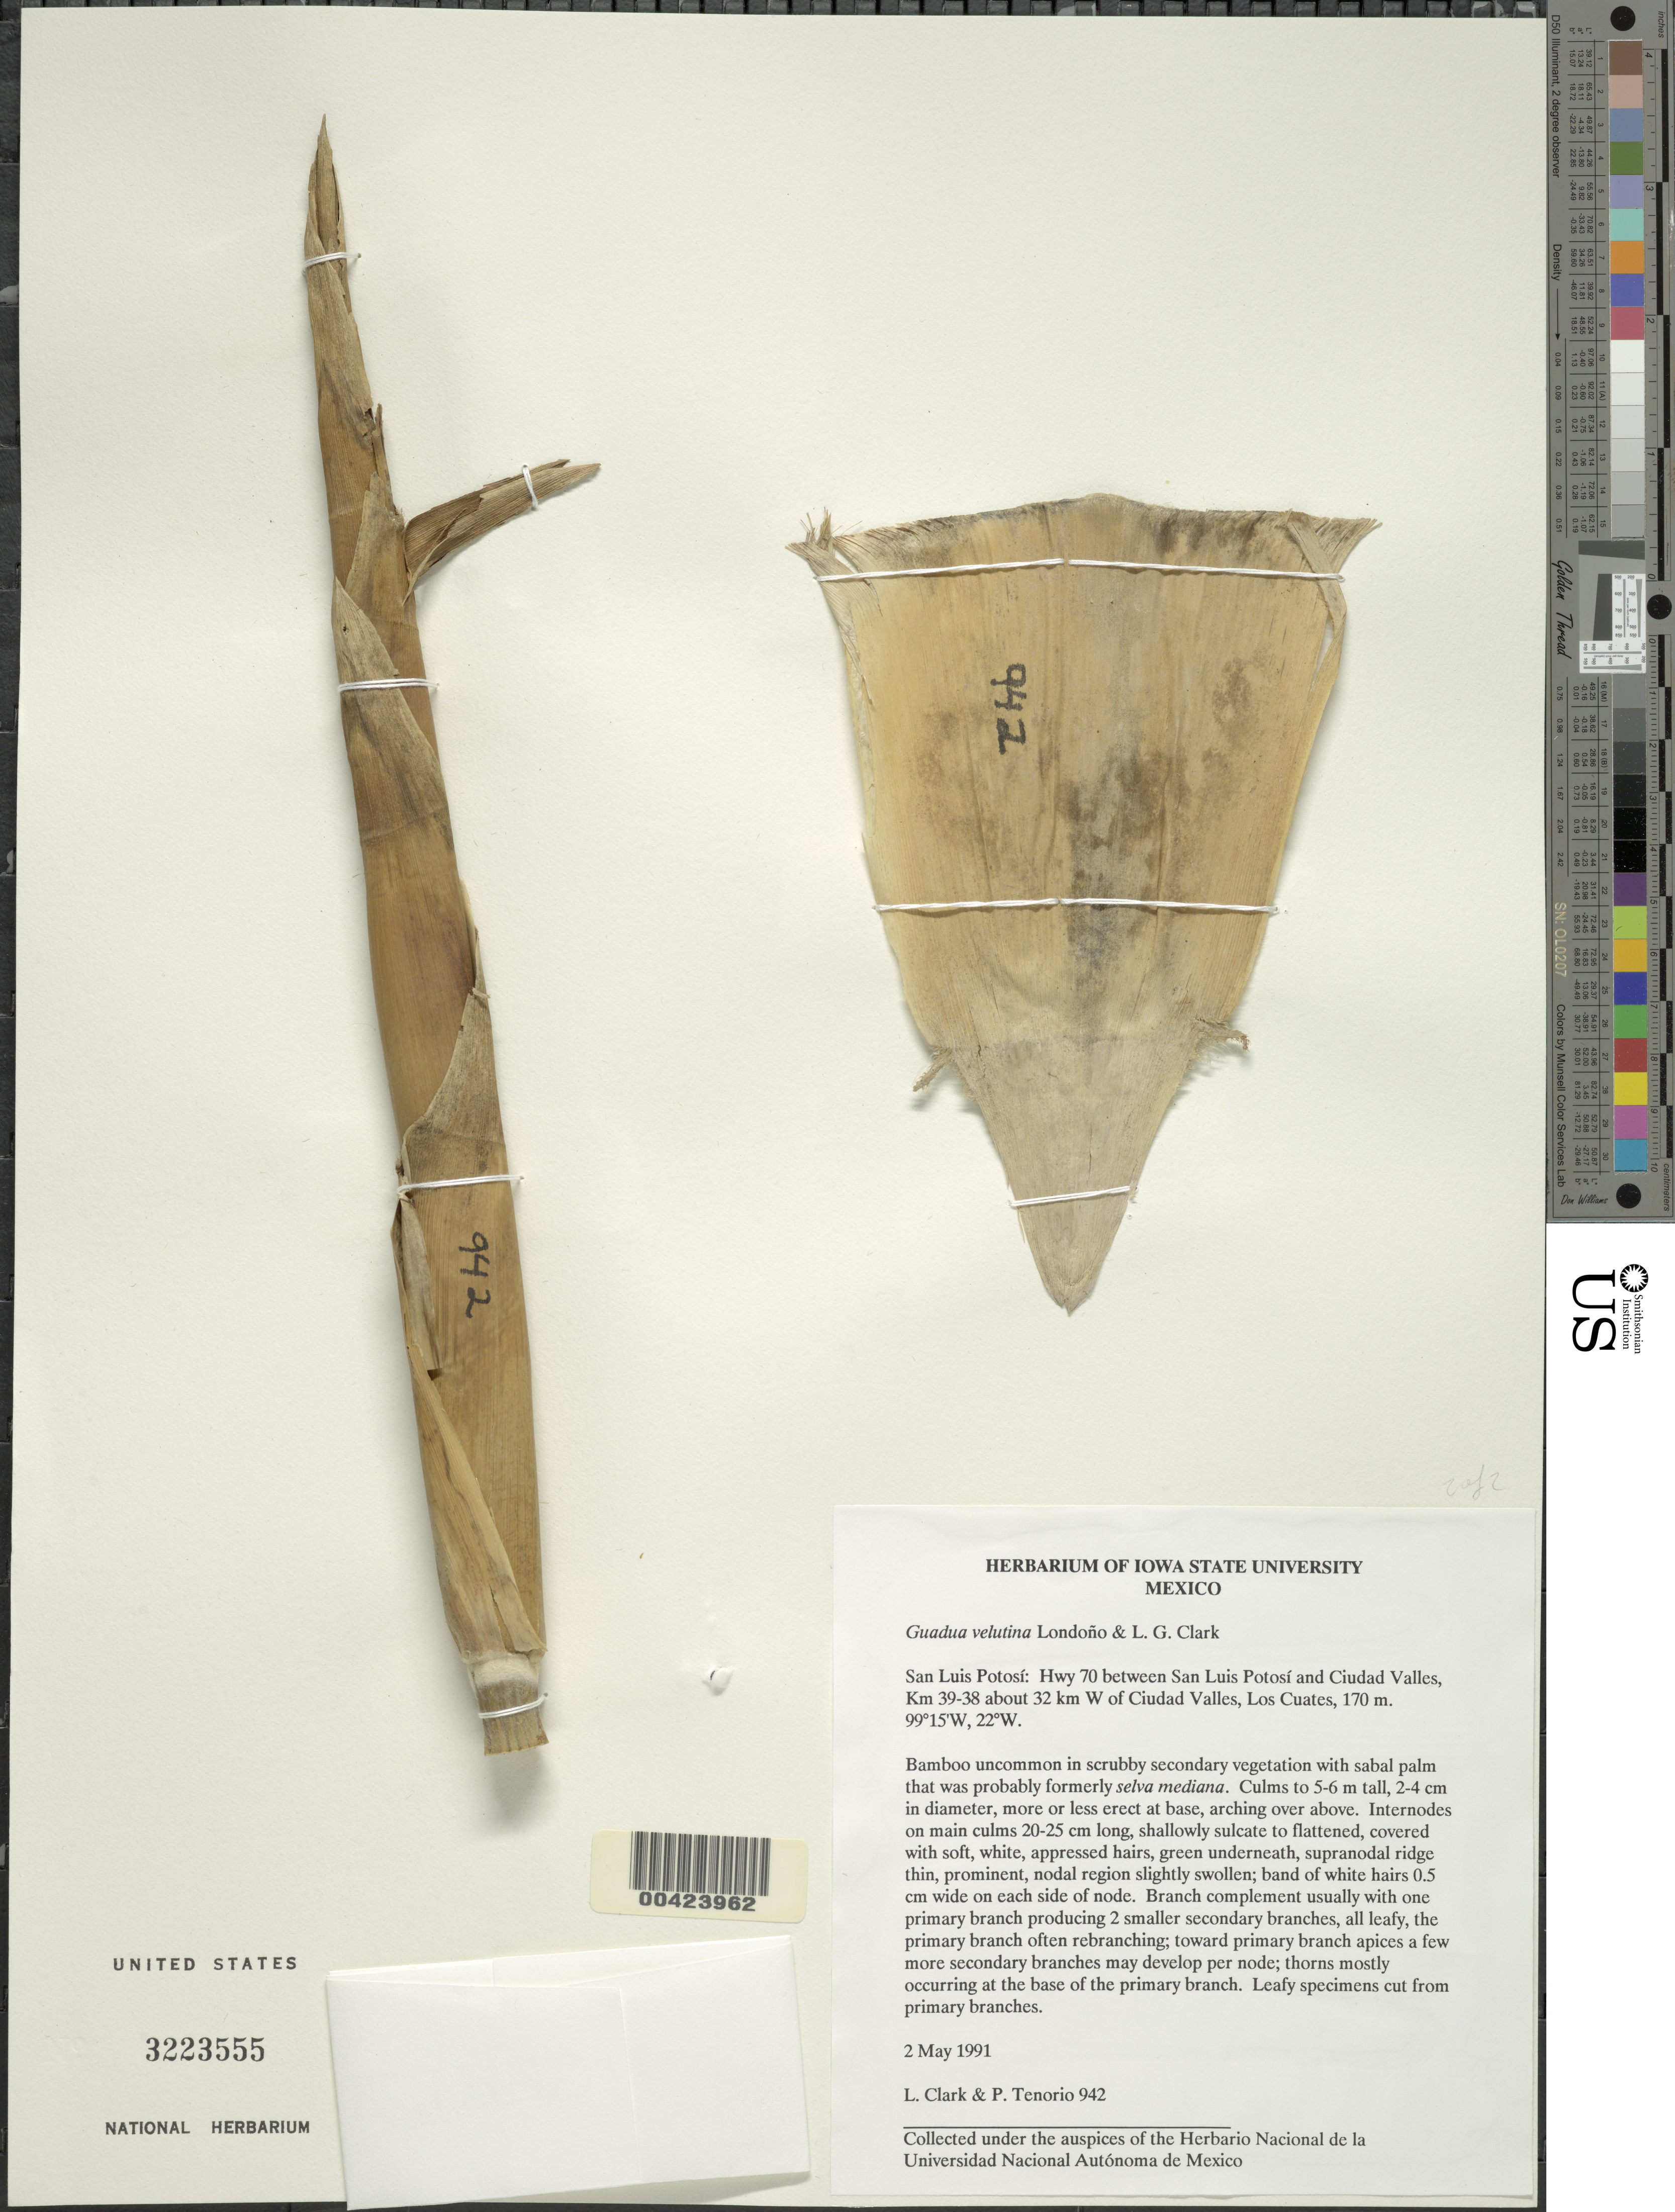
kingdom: Plantae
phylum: Tracheophyta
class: Liliopsida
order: Poales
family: Poaceae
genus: Guadua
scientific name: Guadua velutina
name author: Londoño & L.G. Clark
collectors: L. G. Clark & P. Tenorio L.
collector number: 942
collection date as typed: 02 May 1991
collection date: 1991-05-02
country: Mexico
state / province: San Luis Potosí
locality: Los cuates; hwy 70 between San Luis Potosi and cuidad valles, km 39-38 abut 32 km W of cuidad valles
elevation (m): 170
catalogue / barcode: US 3223555